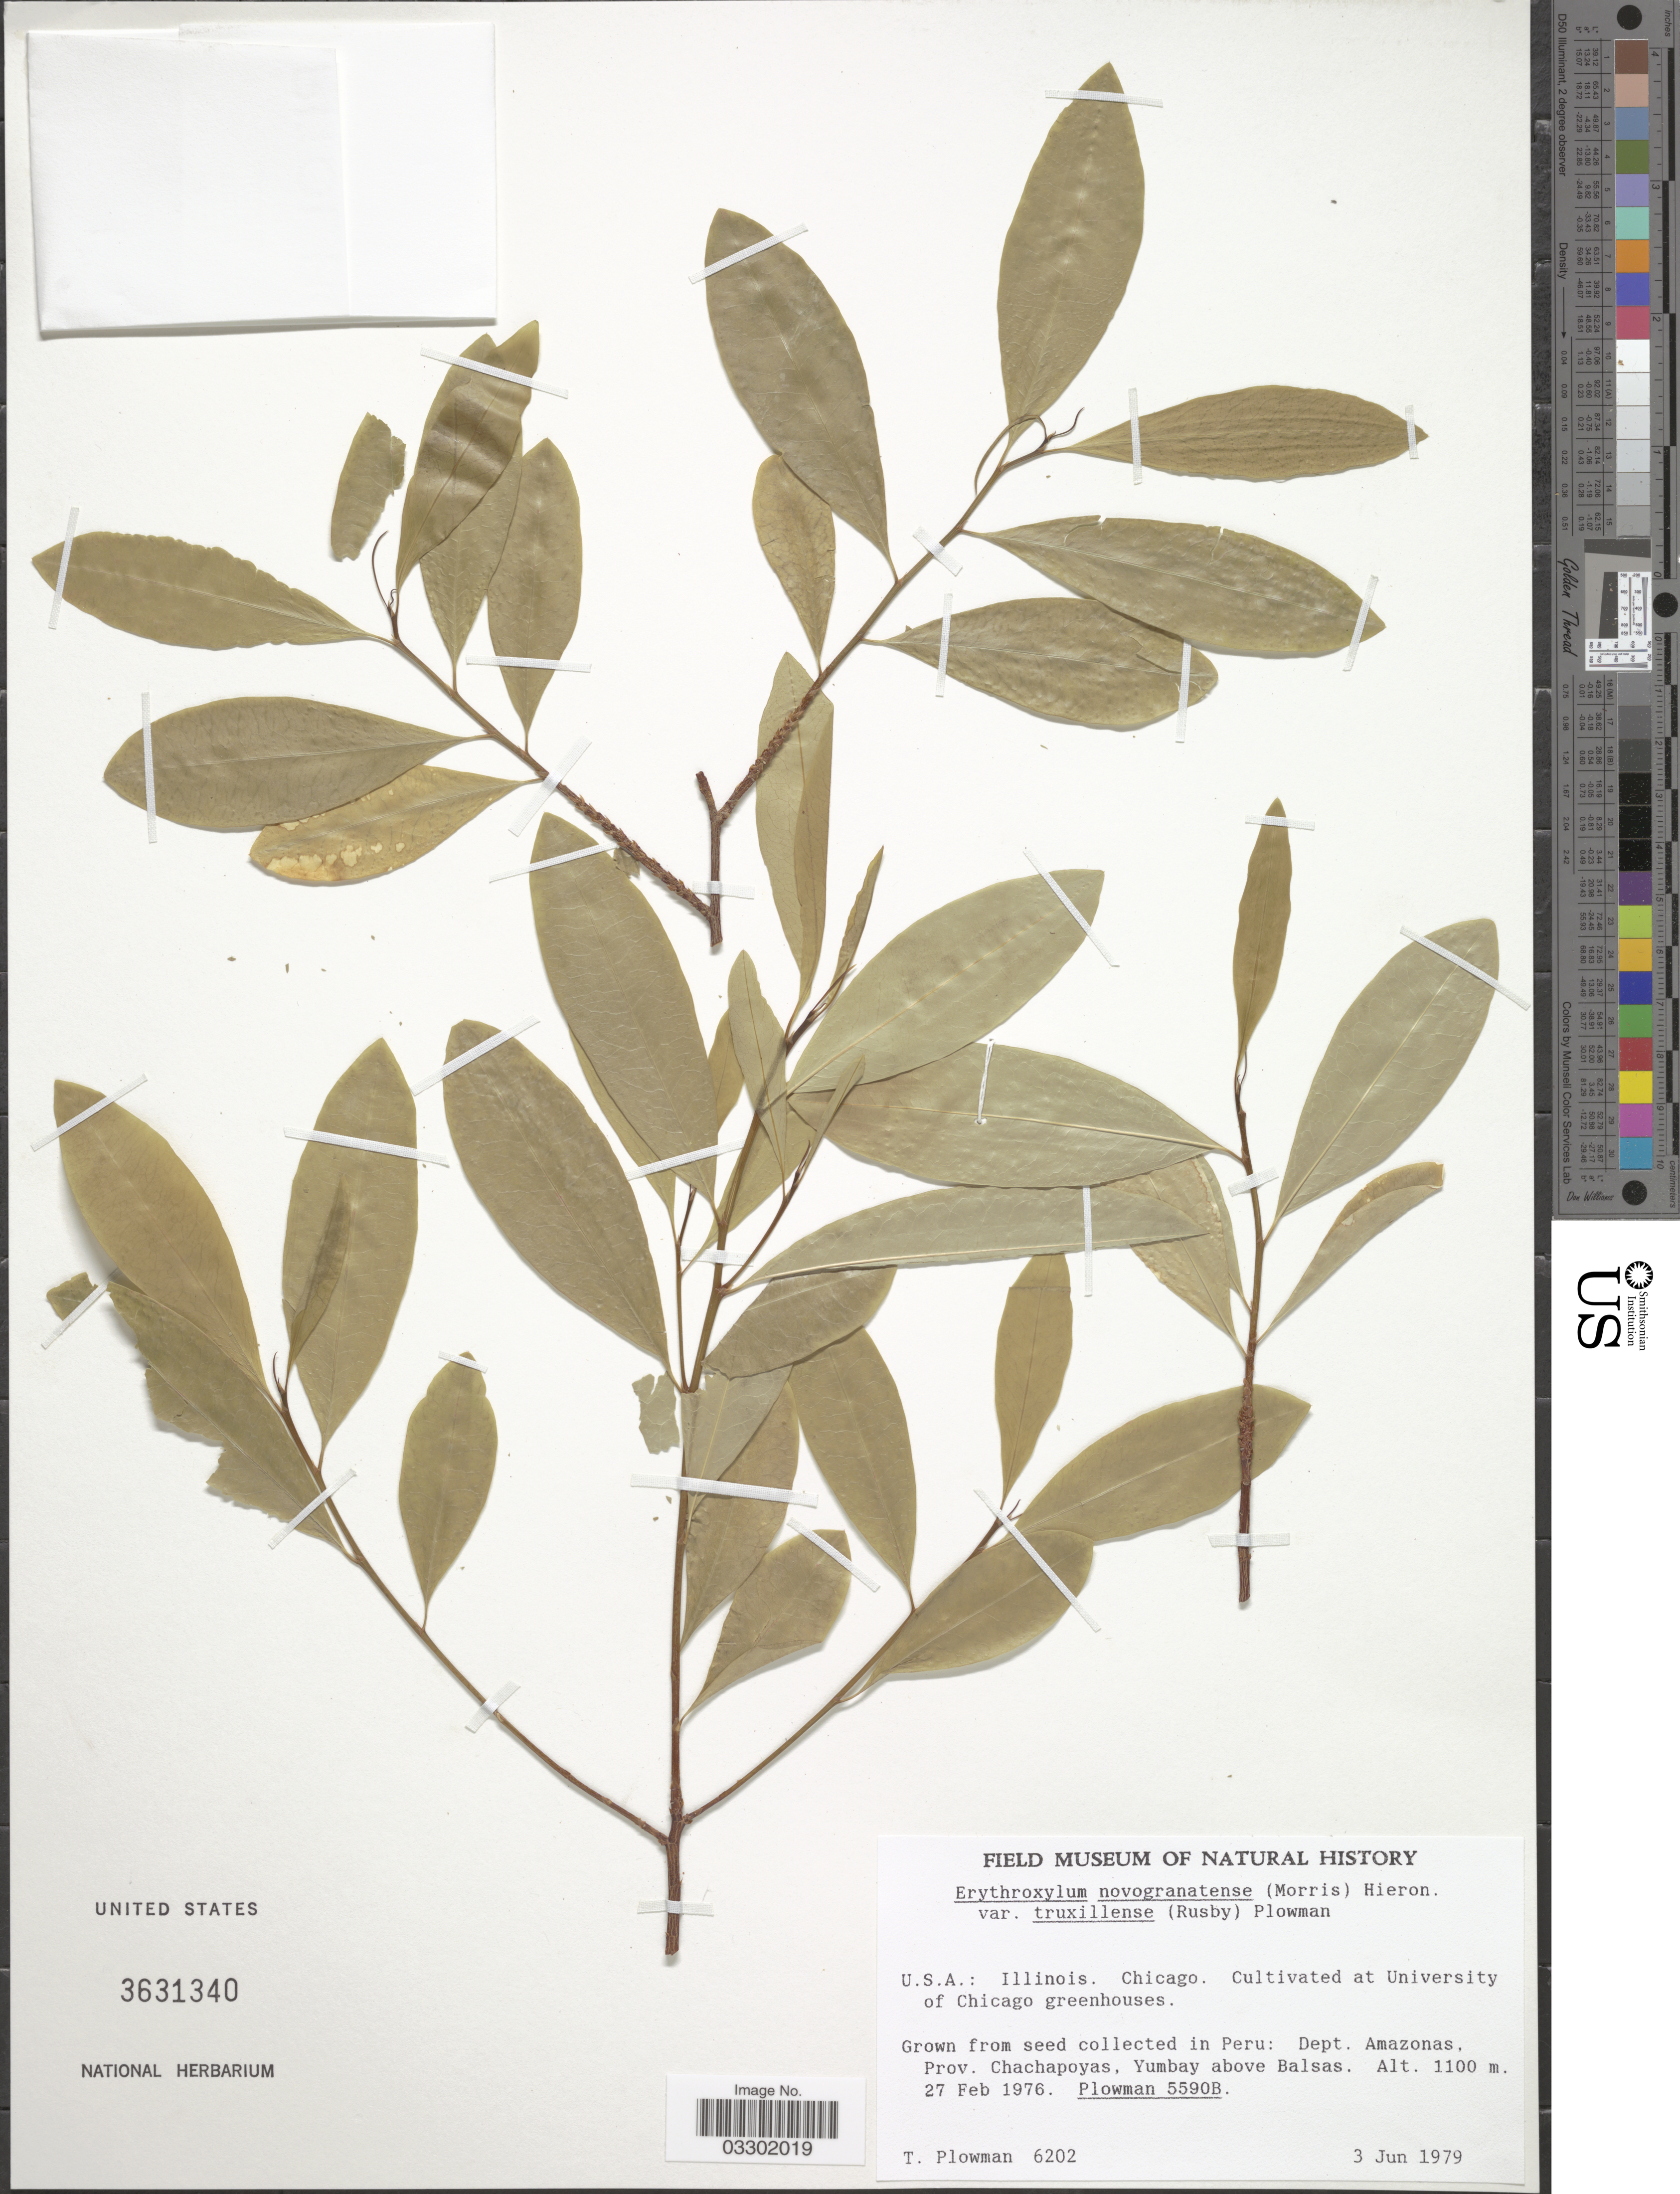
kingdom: Plantae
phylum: Tracheophyta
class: Magnoliopsida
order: Malpighiales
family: Erythroxylaceae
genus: Erythroxylum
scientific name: Erythroxylum mucronatum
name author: Benth.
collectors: T. Plowman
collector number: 6202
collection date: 1979-06-03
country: United States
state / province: Illinois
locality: Chicago. Cultivated at University of Chicago Greenhouses.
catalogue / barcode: US 3631340